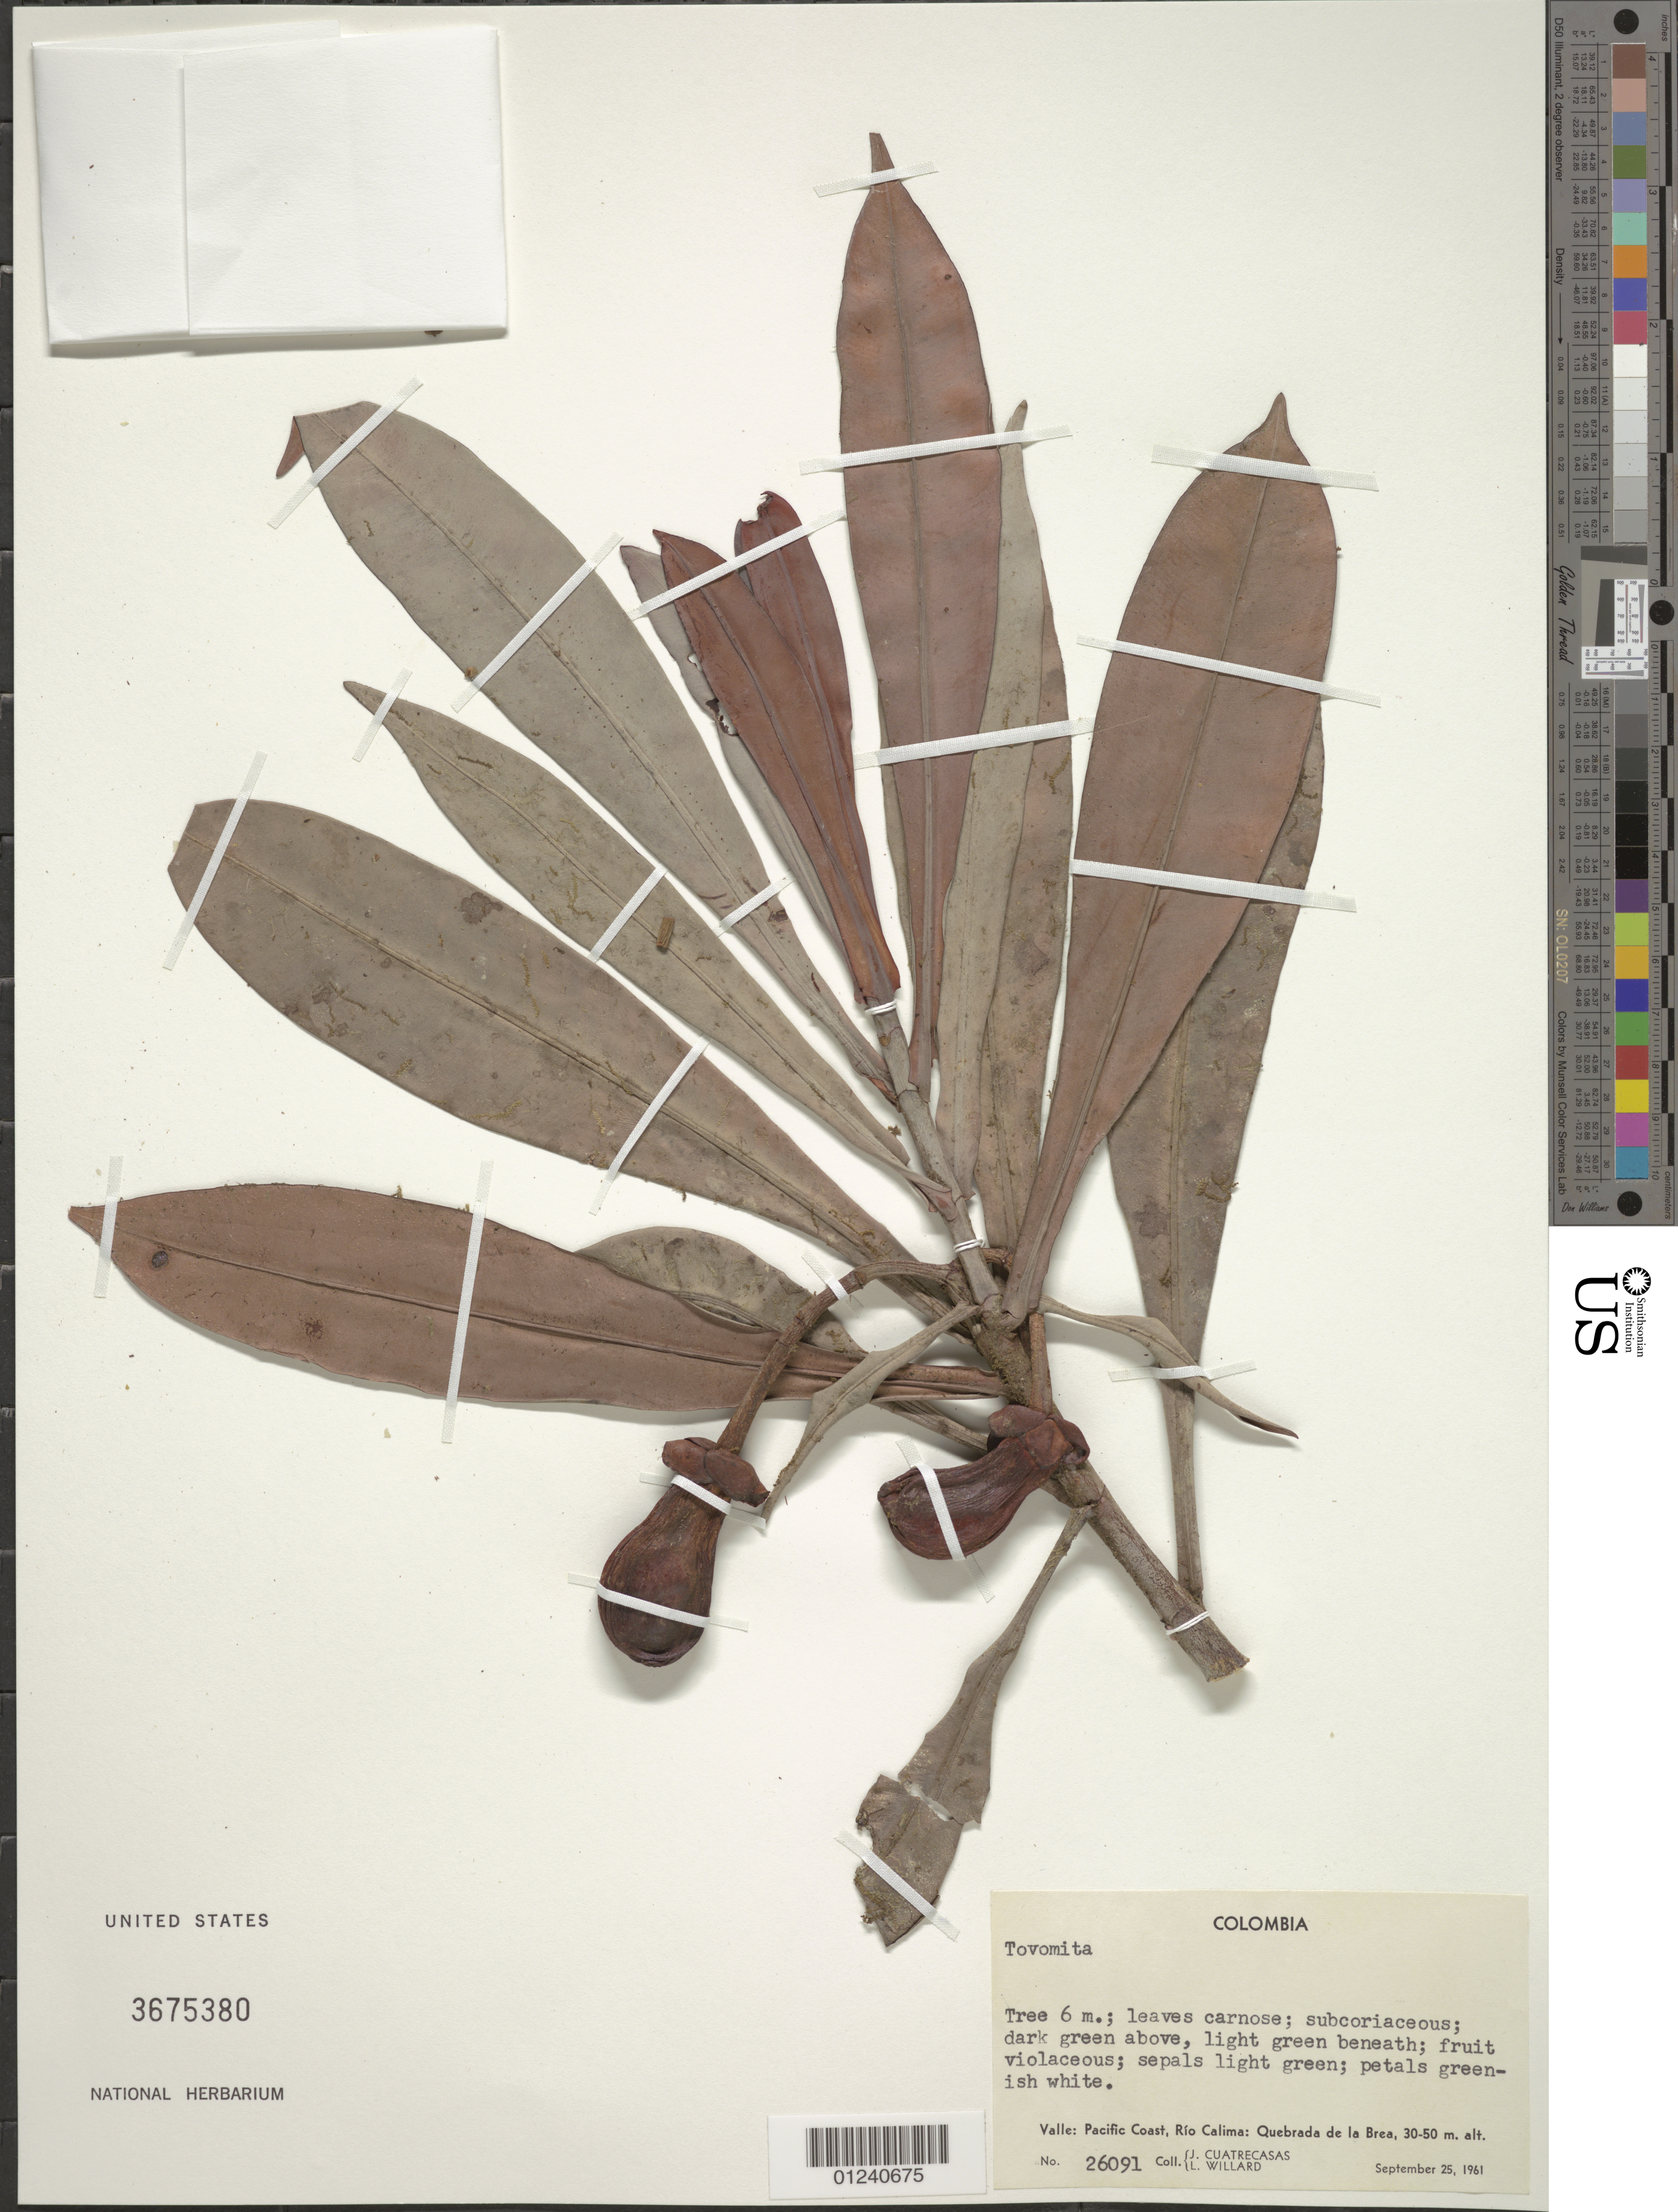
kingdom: Plantae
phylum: Tracheophyta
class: Magnoliopsida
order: Malpighiales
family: Clusiaceae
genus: Tovomita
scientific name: Tovomita sp.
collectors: J. Cuatrecasas & L. Willard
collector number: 26091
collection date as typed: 25 Sep 1961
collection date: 1961-09-25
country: Colombia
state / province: Valle del Cauca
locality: Pacific Coast, Rio Calima: Quebrada de la Brea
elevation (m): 30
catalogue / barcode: US 3675380